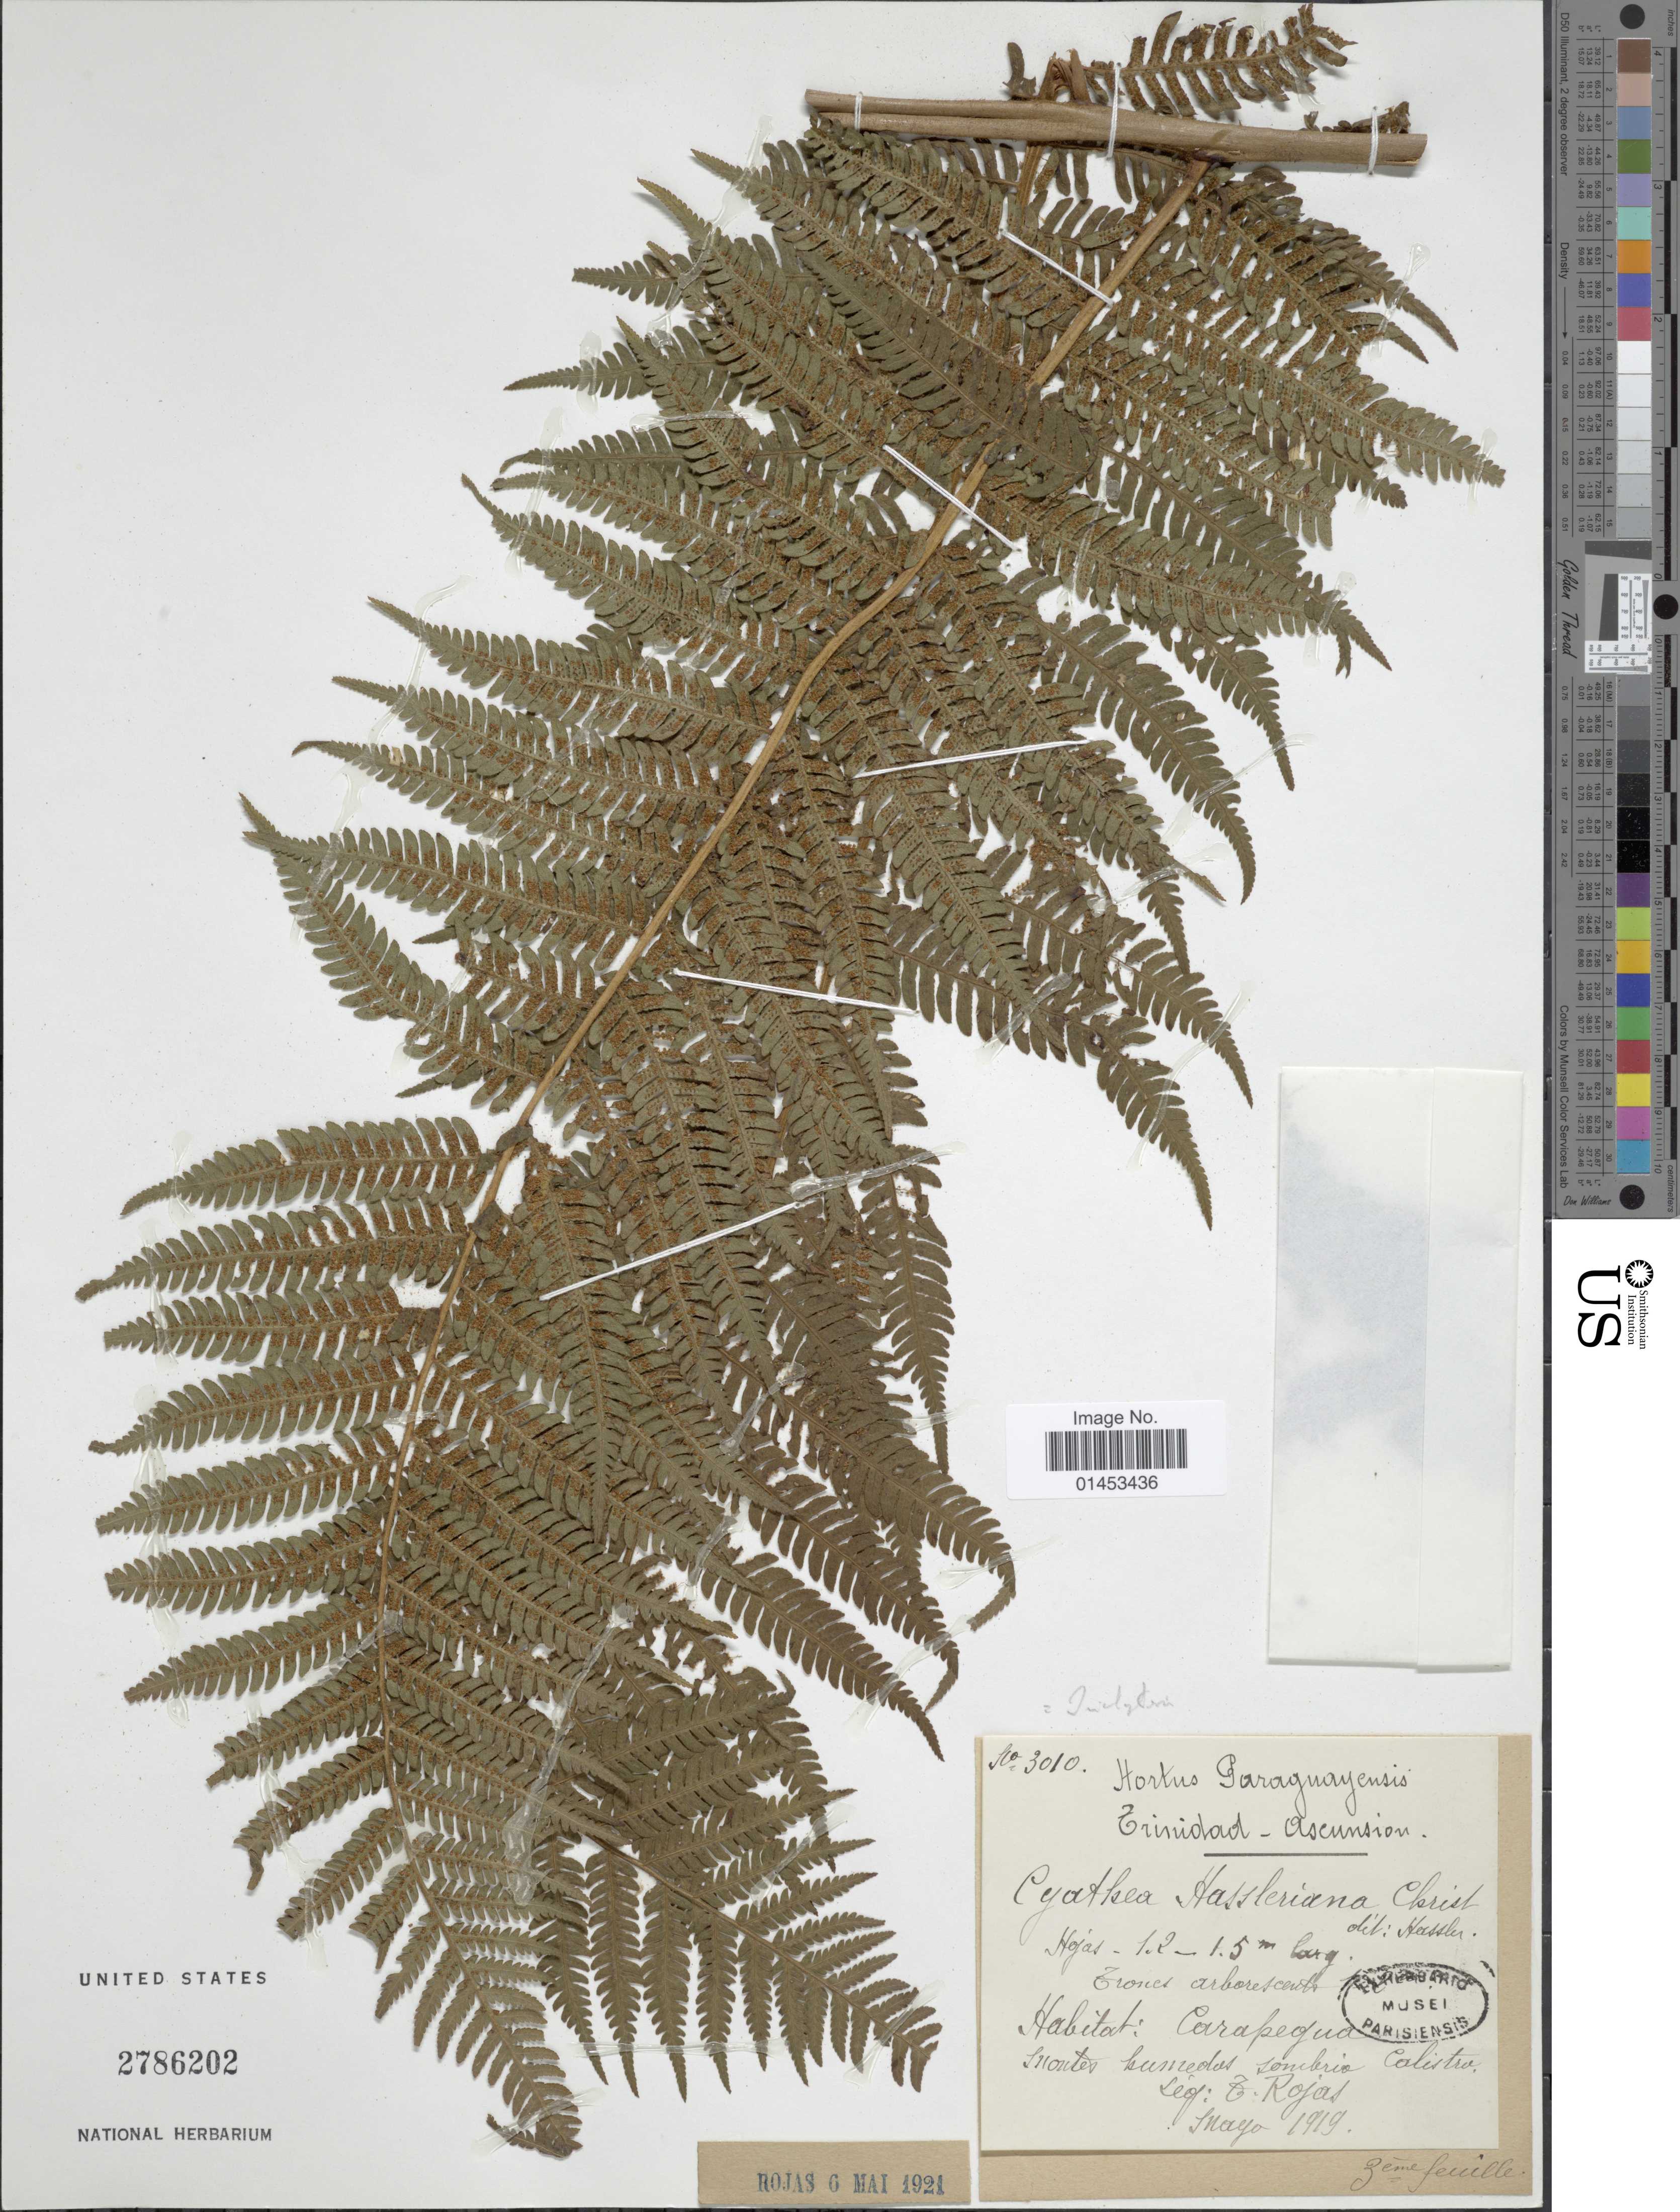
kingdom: Plantae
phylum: Tracheophyta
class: Polypodiopsida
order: Cyatheales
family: Cyatheaceae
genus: Cyathea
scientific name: Cyathea sp.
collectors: E. Rojas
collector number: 3010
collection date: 1919-05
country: Paraguay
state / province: Asuncion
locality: Hortus Paraguayensis, Trinidad-Ascunsion, Montes humedas sonchrio calistra, carpegua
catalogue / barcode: US 2786202